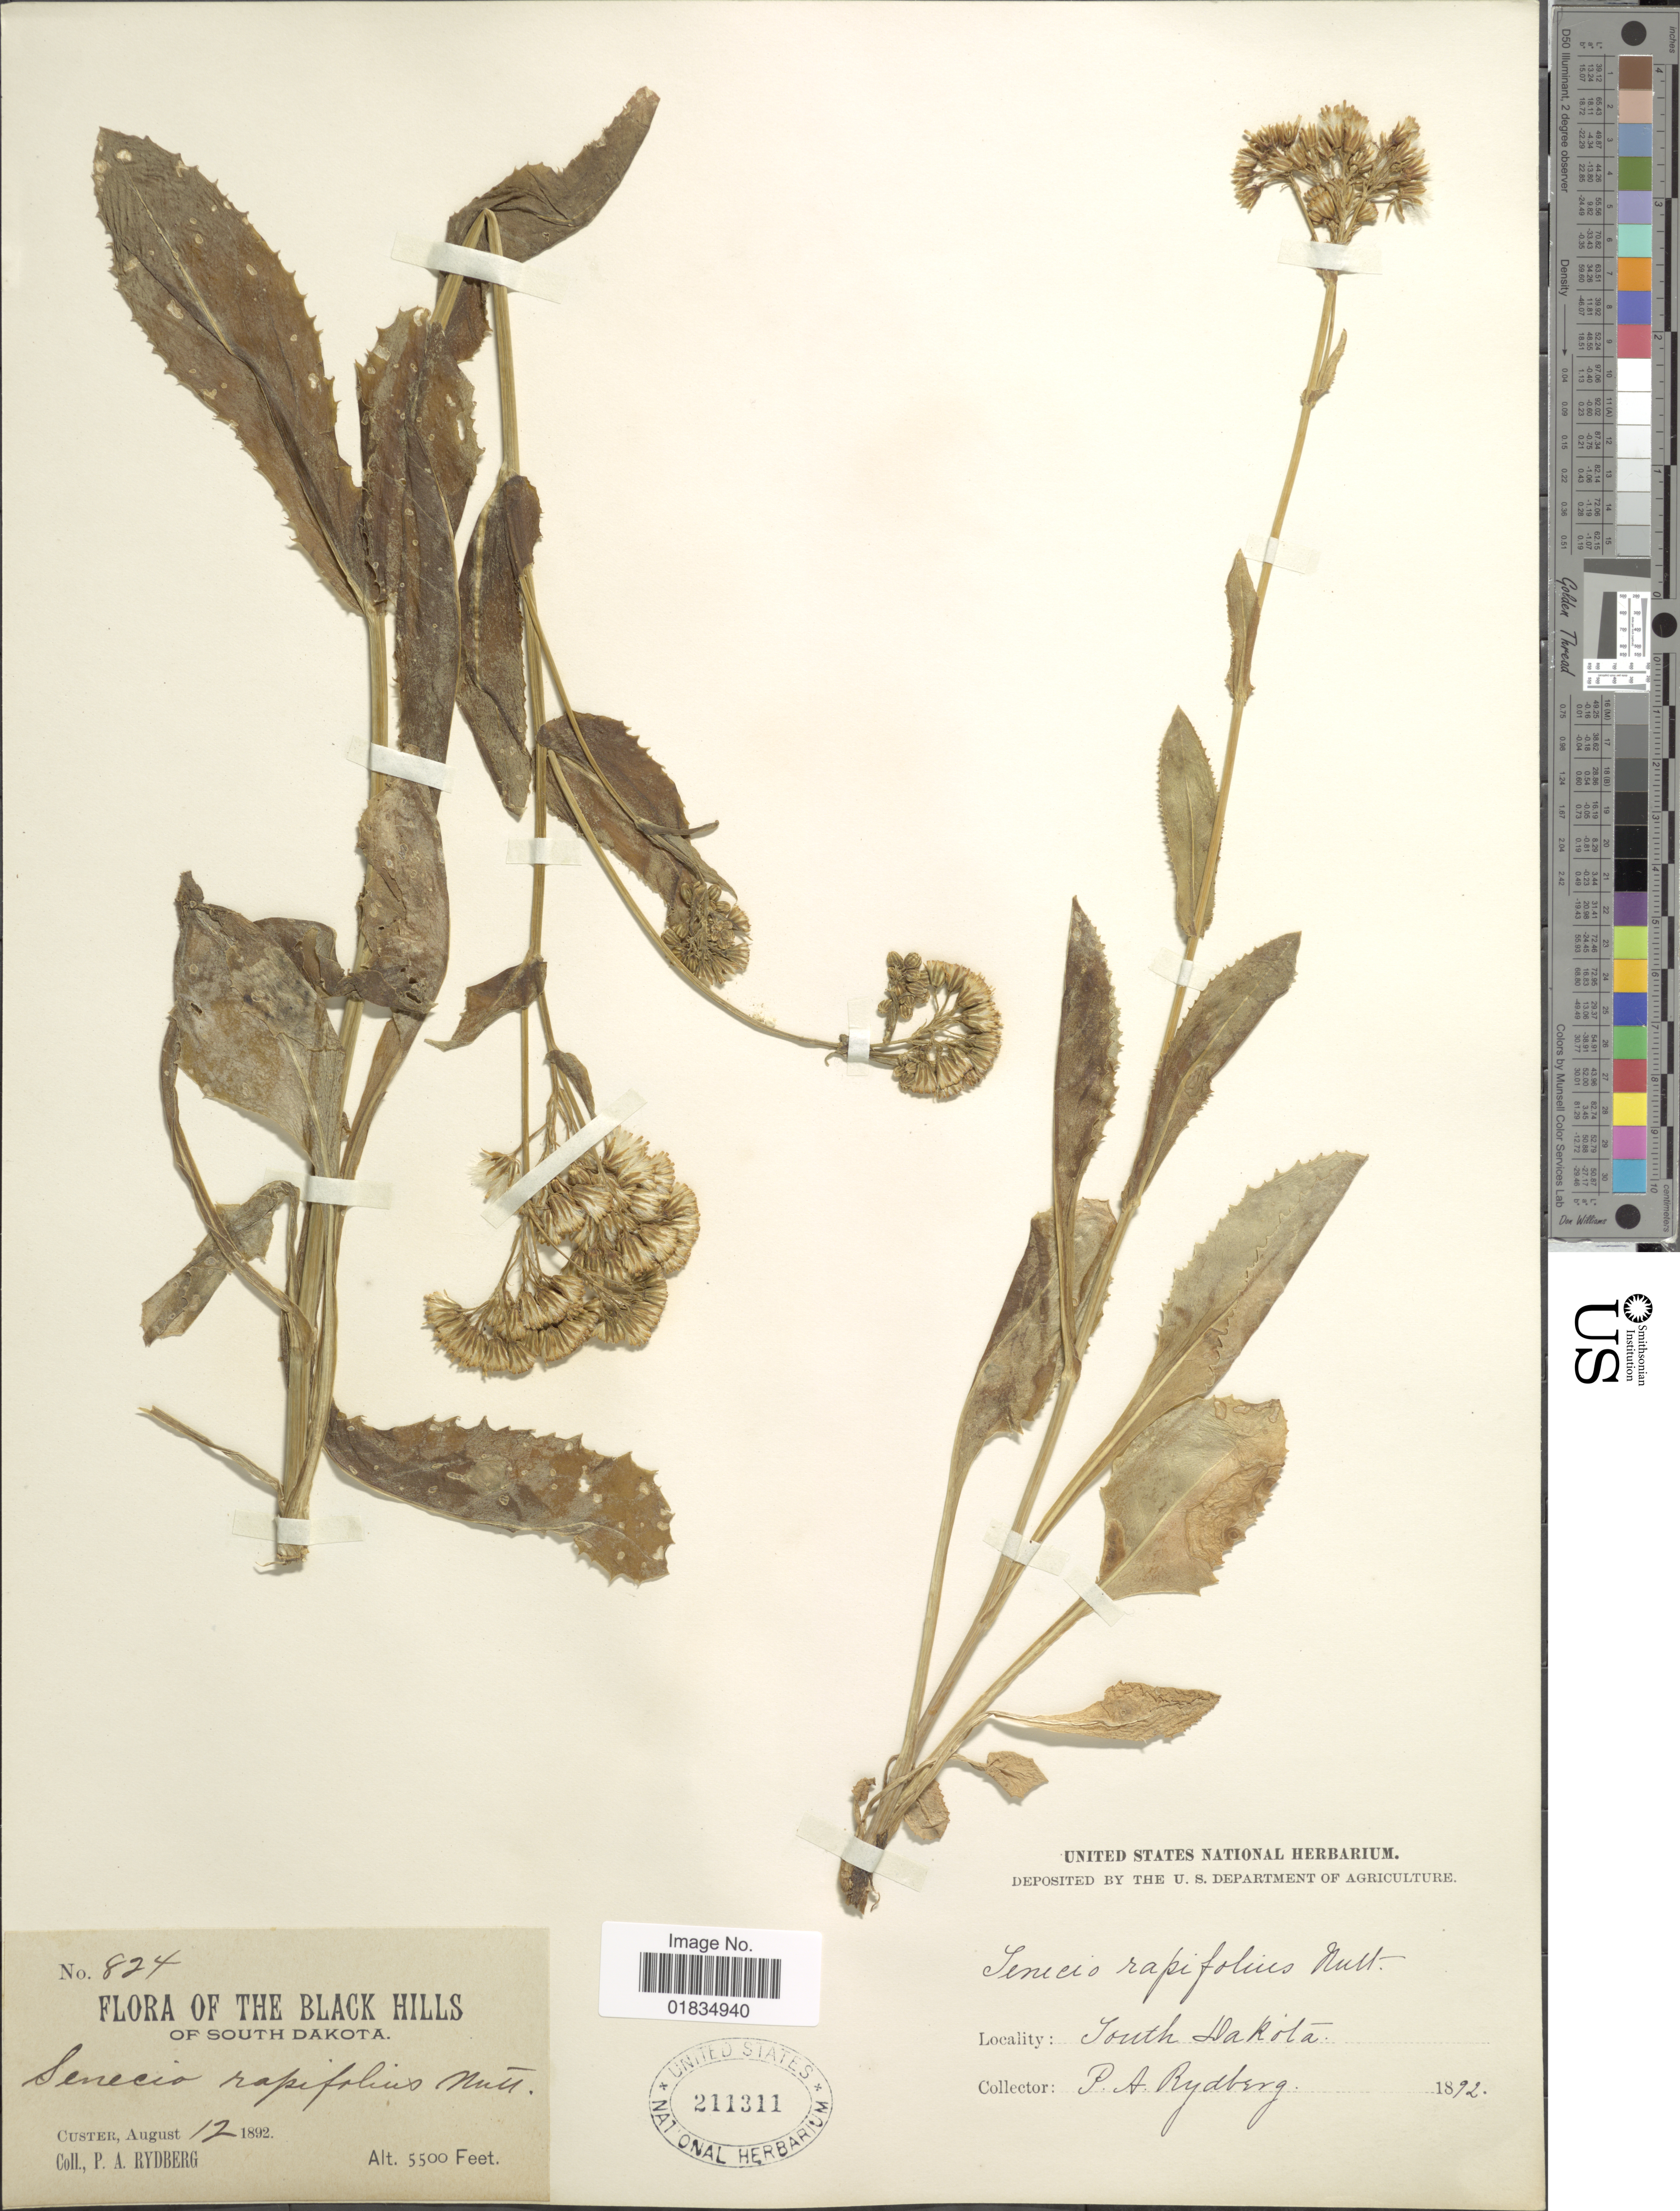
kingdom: Plantae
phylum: Tracheophyta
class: Magnoliopsida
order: Asterales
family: Asteraceae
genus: Senecio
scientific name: Senecio rapifolius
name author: Nutt.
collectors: P. A. Rydberg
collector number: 824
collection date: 1892-08-12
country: United States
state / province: South Dakota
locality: Custer. The Black Hills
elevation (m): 1676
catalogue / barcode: US 211311